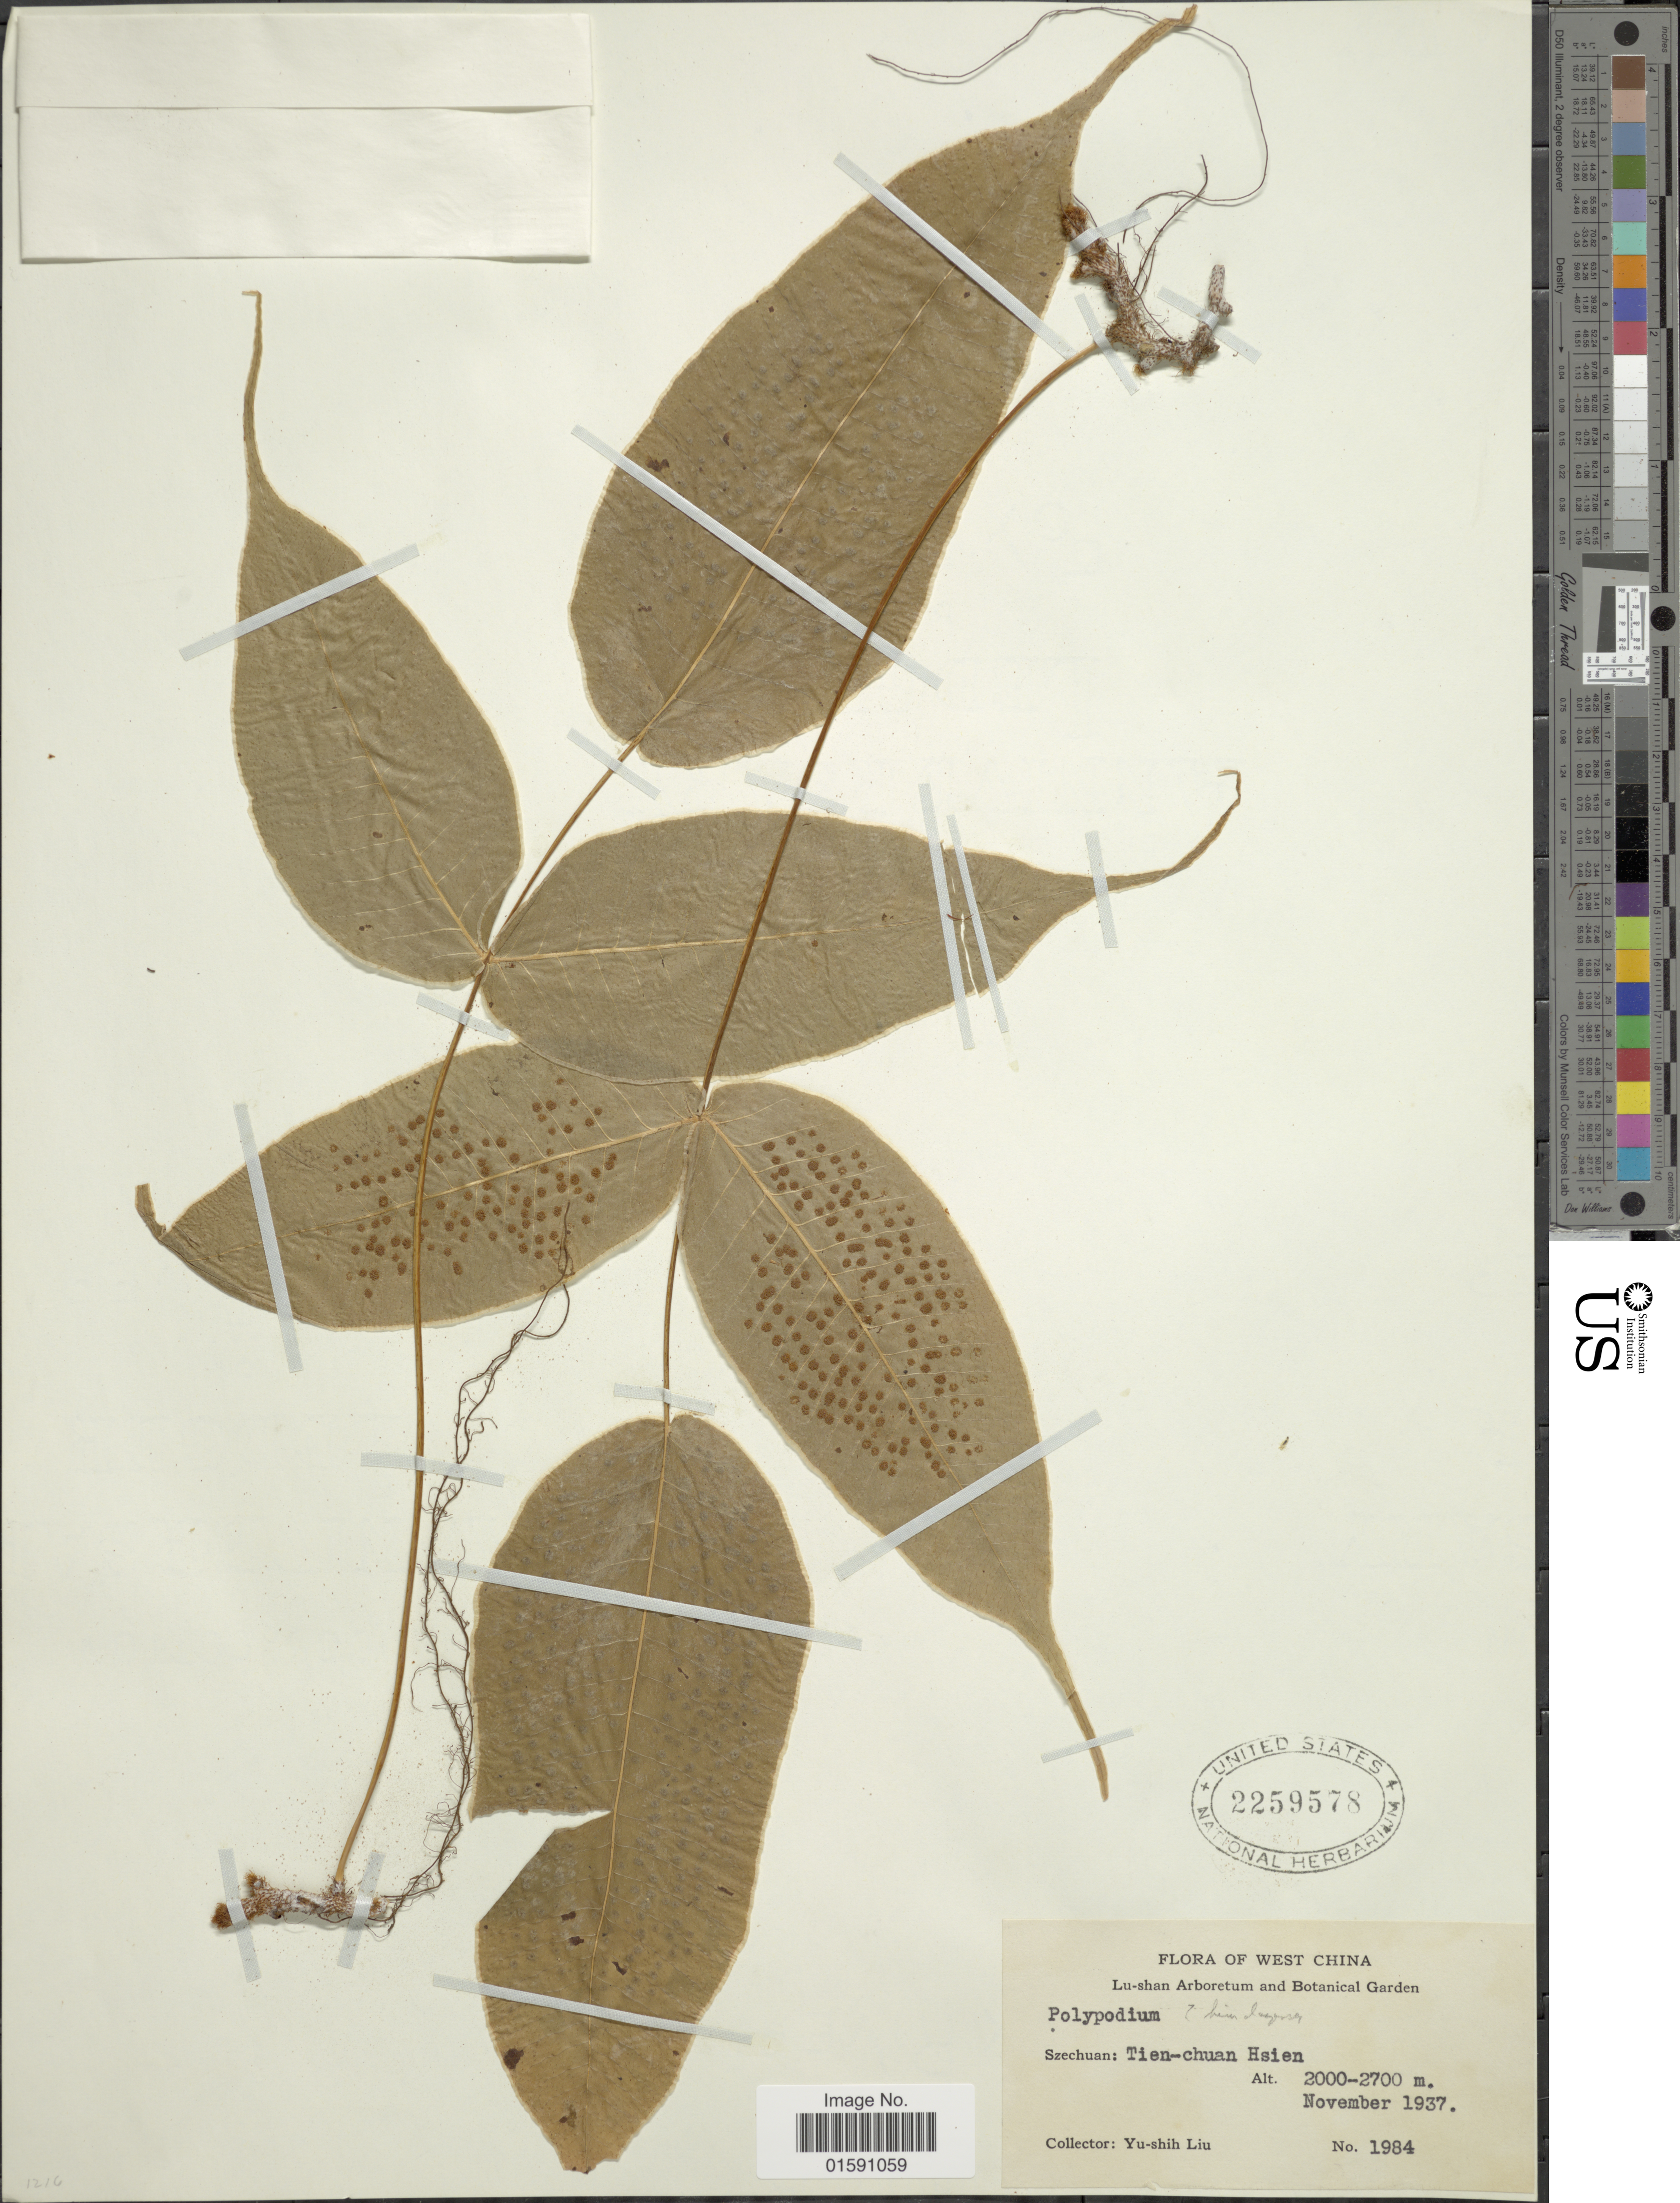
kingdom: Plantae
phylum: Tracheophyta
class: Polypodiopsida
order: Polypodiales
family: Polypodiaceae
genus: Arthromeris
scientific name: Arthromeris lehmannii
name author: (Mett.) Ching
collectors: Y.-S. Liu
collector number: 1984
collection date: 1937-11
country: China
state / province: Sichuan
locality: Szechuan: Tien-chuan Hsien, West China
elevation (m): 2000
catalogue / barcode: US 2259578